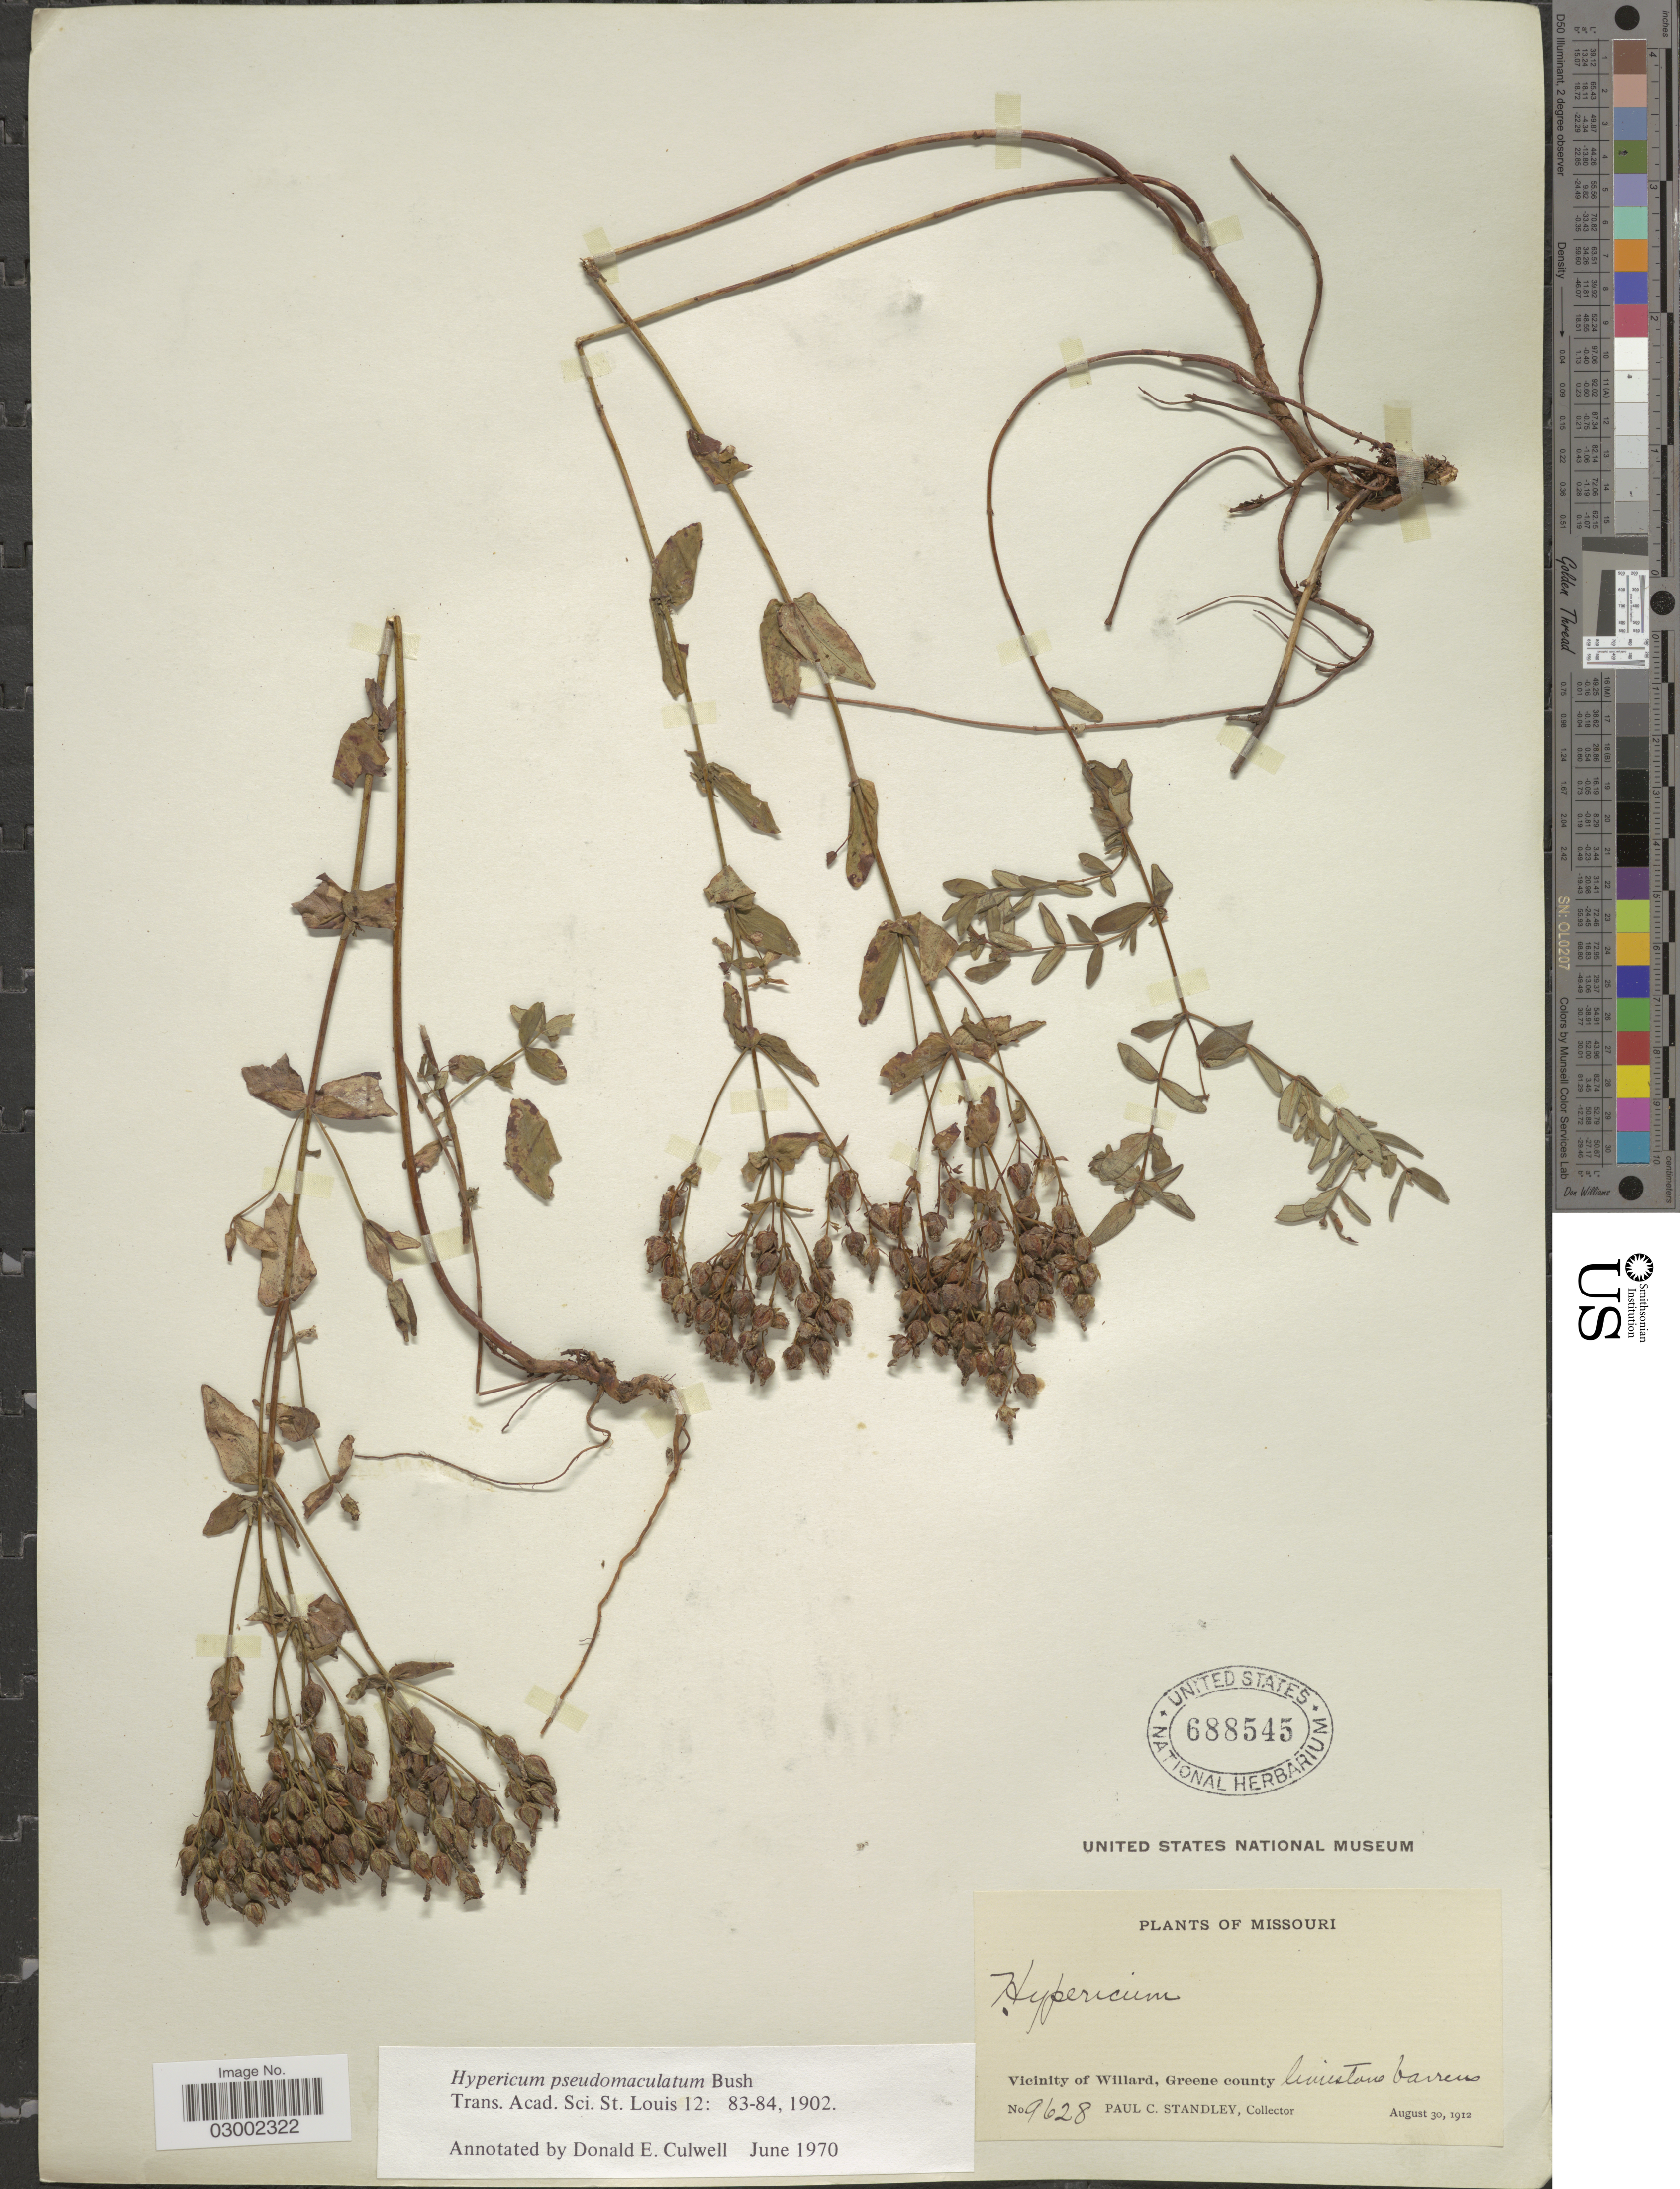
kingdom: Plantae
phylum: Tracheophyta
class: Magnoliopsida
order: Malpighiales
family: Hypericaceae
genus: Hypericum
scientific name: Hypericum pseudomaculatum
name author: Bush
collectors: P. C. Standley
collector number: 9628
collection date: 1912-08-30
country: United States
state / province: Missouri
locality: Vicinity of Willard, Greene county.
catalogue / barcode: US 688545